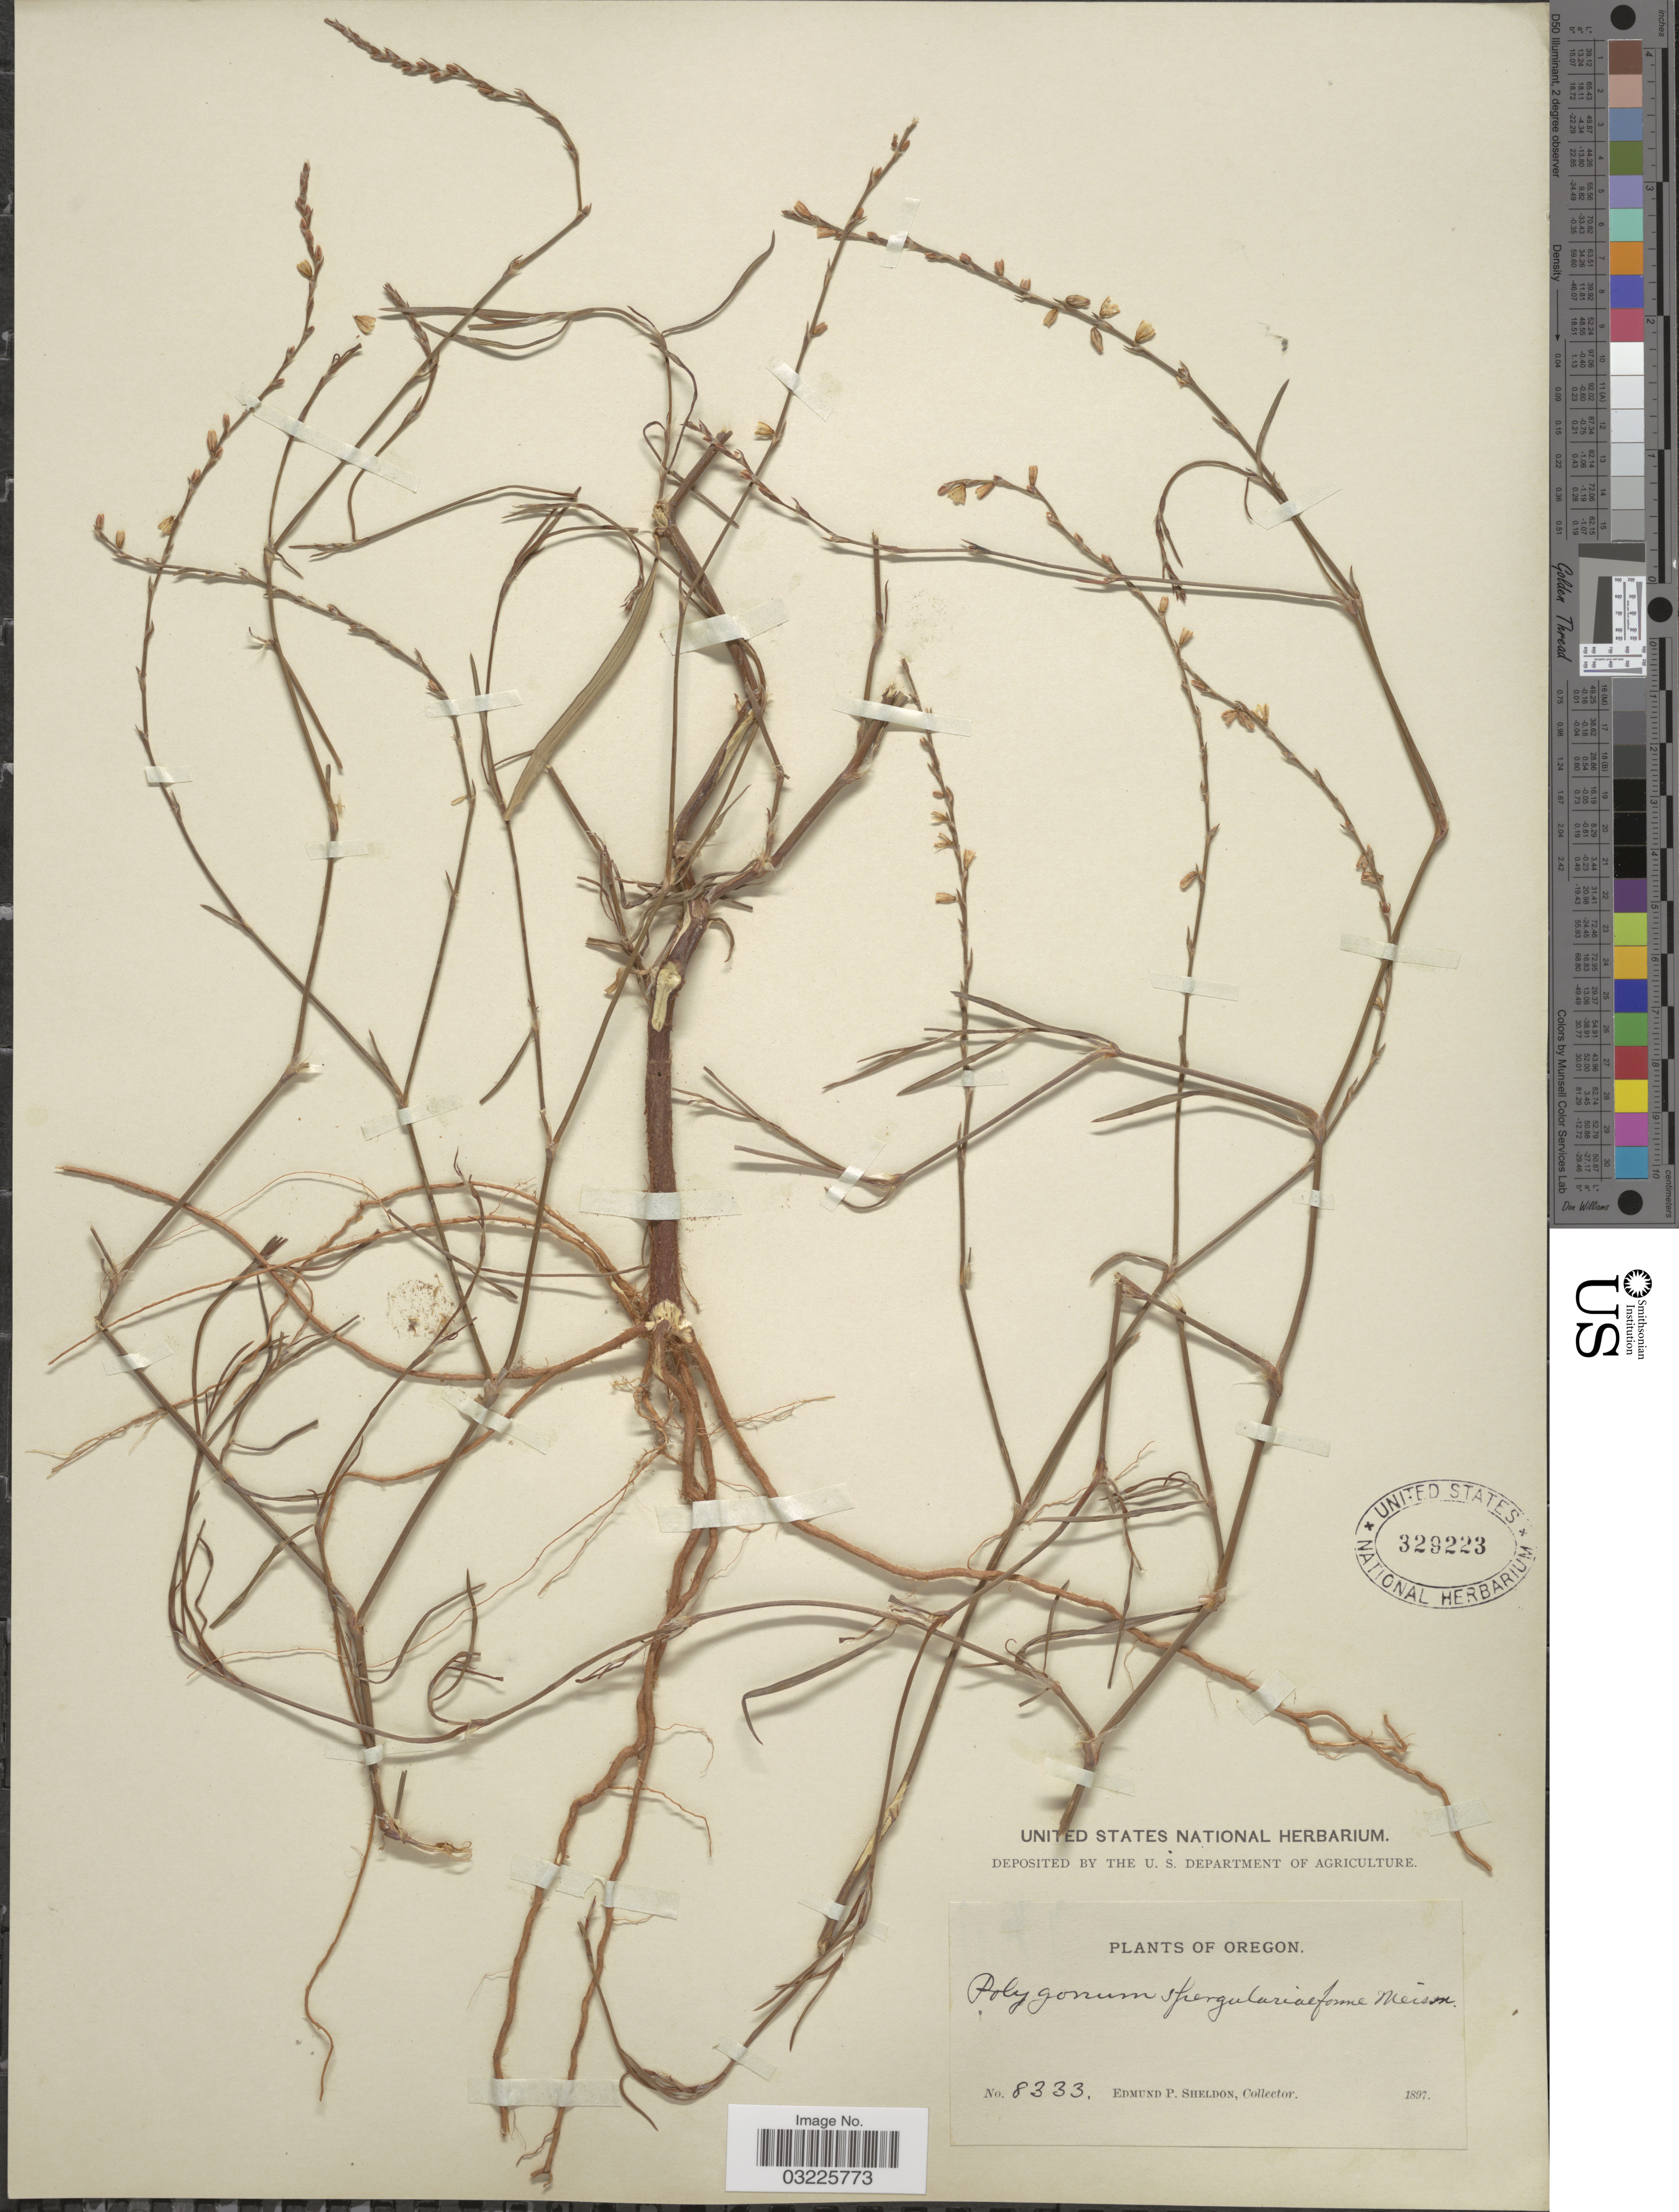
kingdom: Plantae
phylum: Tracheophyta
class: Magnoliopsida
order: Caryophyllales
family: Polygonaceae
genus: Polygonum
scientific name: Polygonum spergulariiforme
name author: Meisn. ex Small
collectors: E. P. Sheldon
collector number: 8333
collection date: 1897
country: United States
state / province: Oregon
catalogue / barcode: US 329223